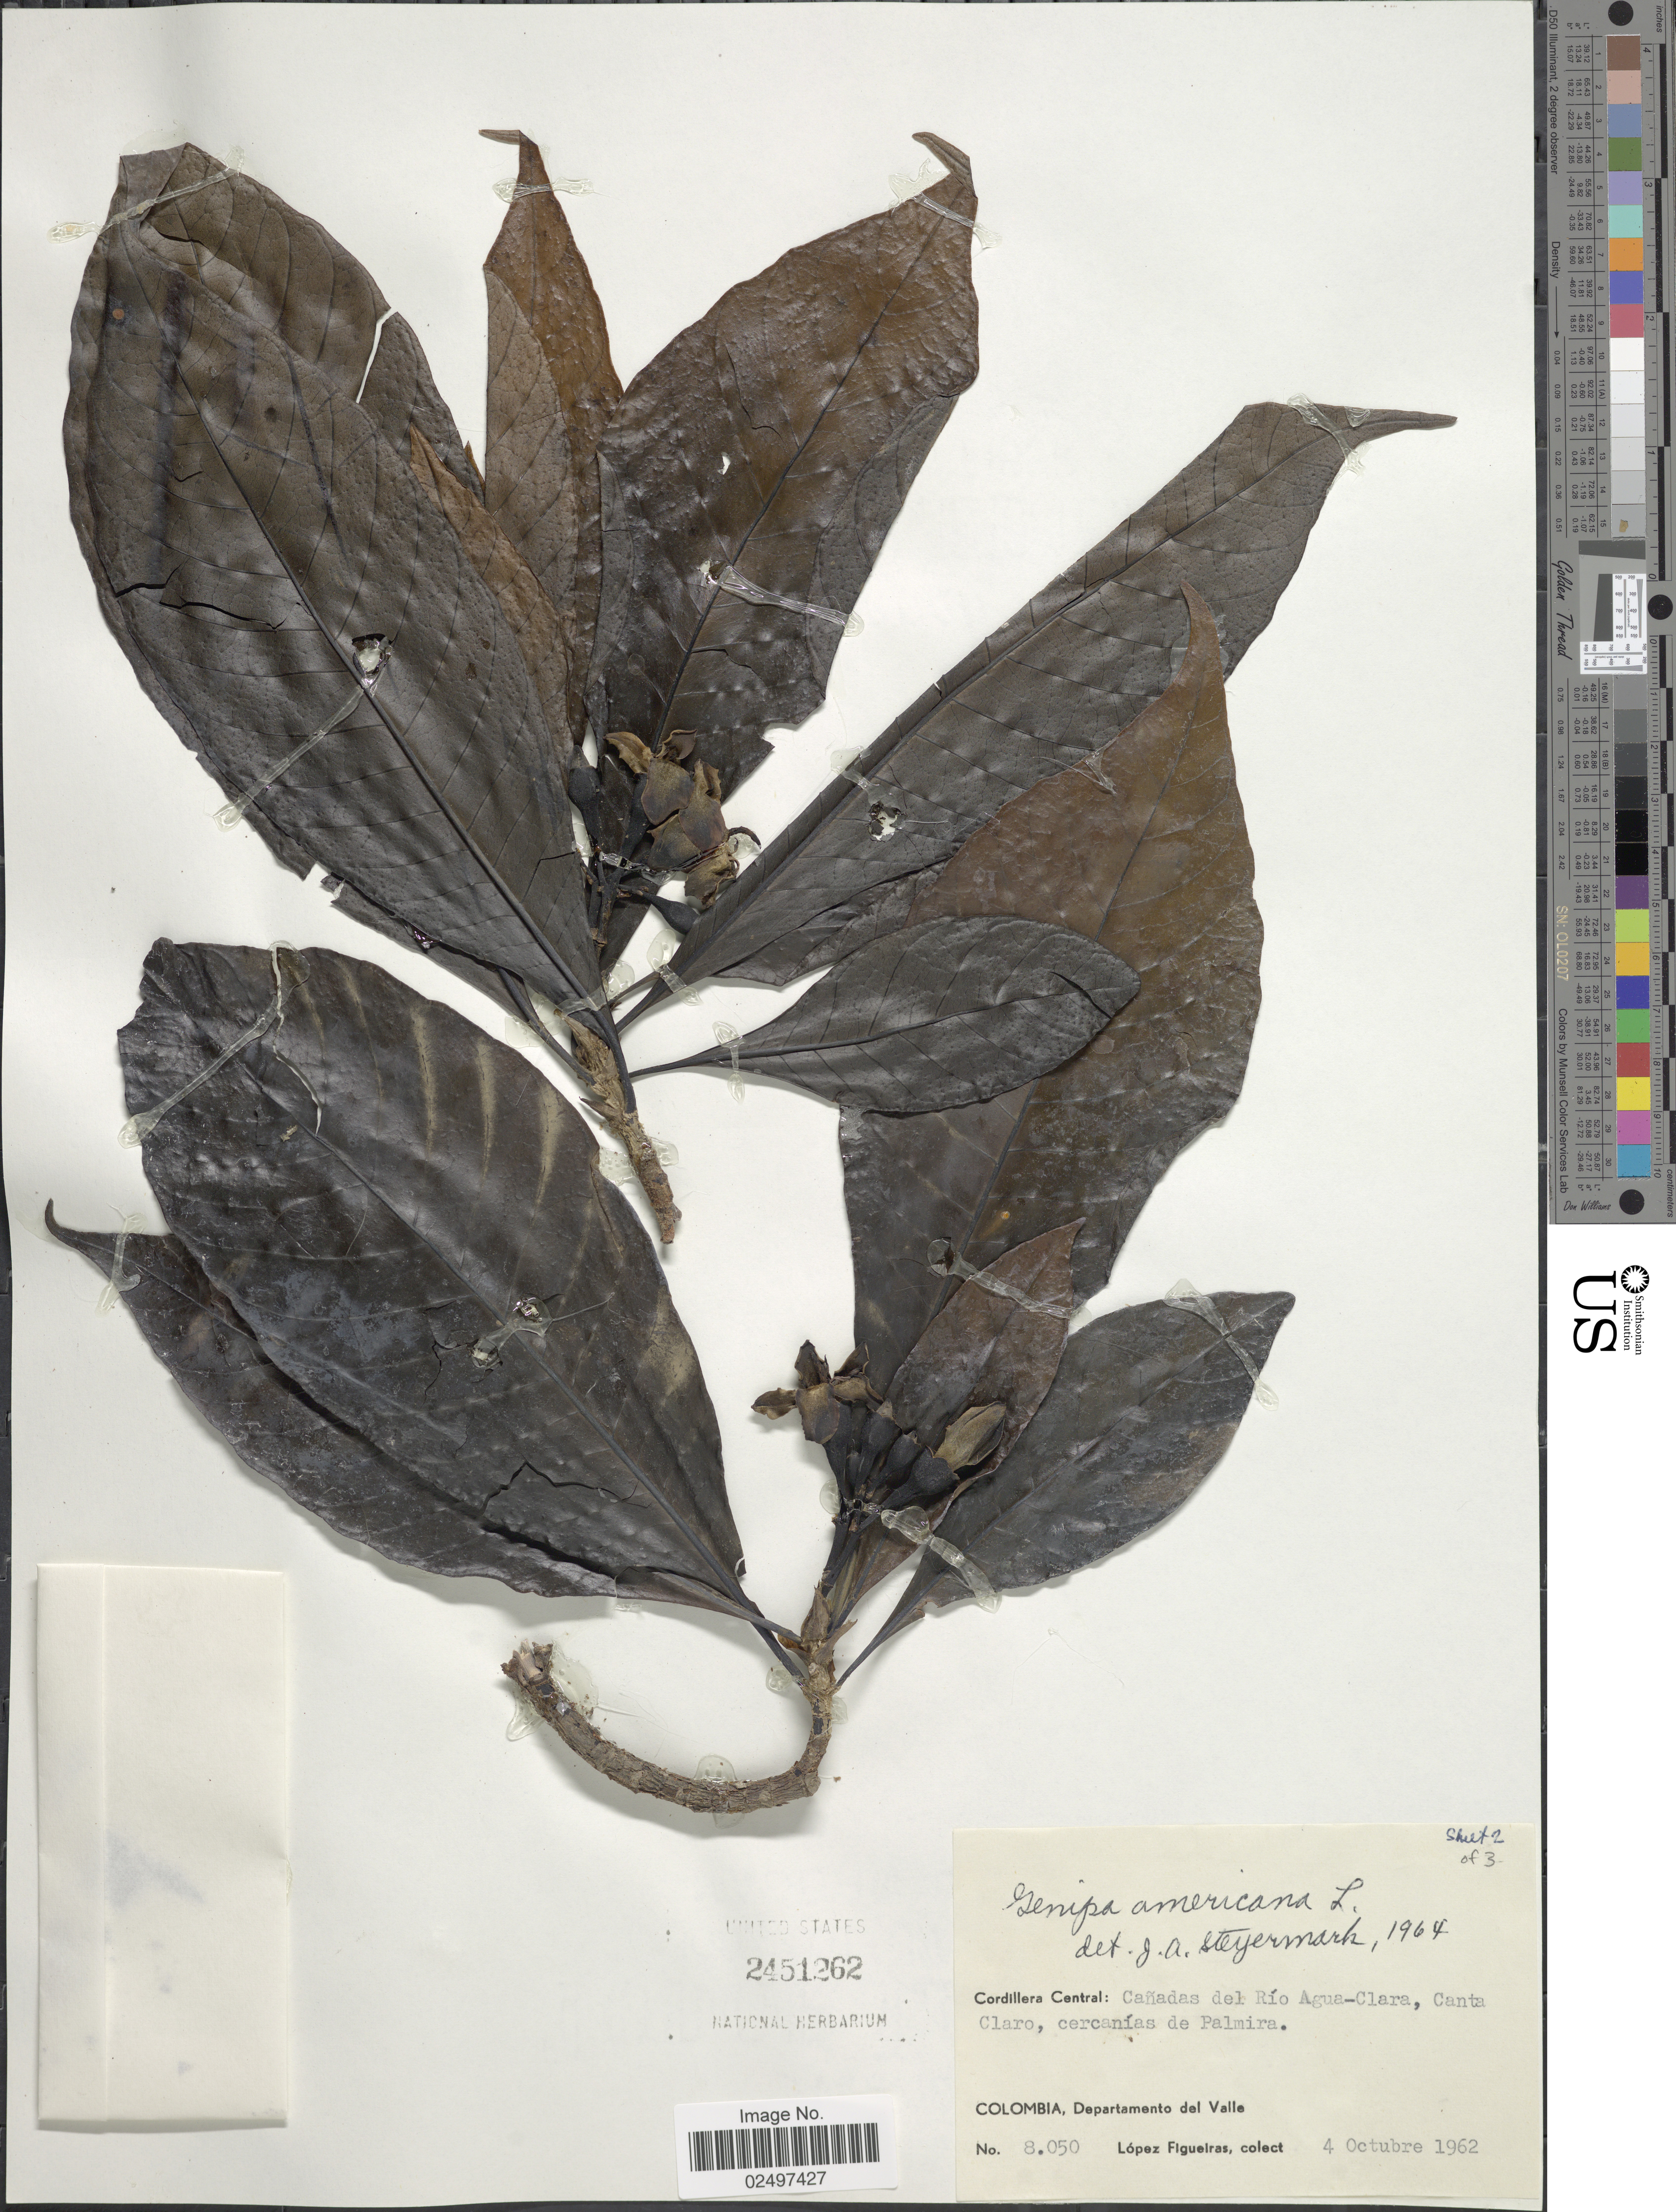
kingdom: Plantae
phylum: Tracheophyta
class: Magnoliopsida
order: Gentianales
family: Rubiaceae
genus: Genipa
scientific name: Genipa americana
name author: L.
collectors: M. López Figueiras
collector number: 8050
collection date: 1962-10-04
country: Colombia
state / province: Valle del Cauca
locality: Cordillera Central: Canadas del Rio Agua-Clara, Canta Claro, cercanias de Palmira. Departamento del Valle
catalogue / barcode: US 2451262